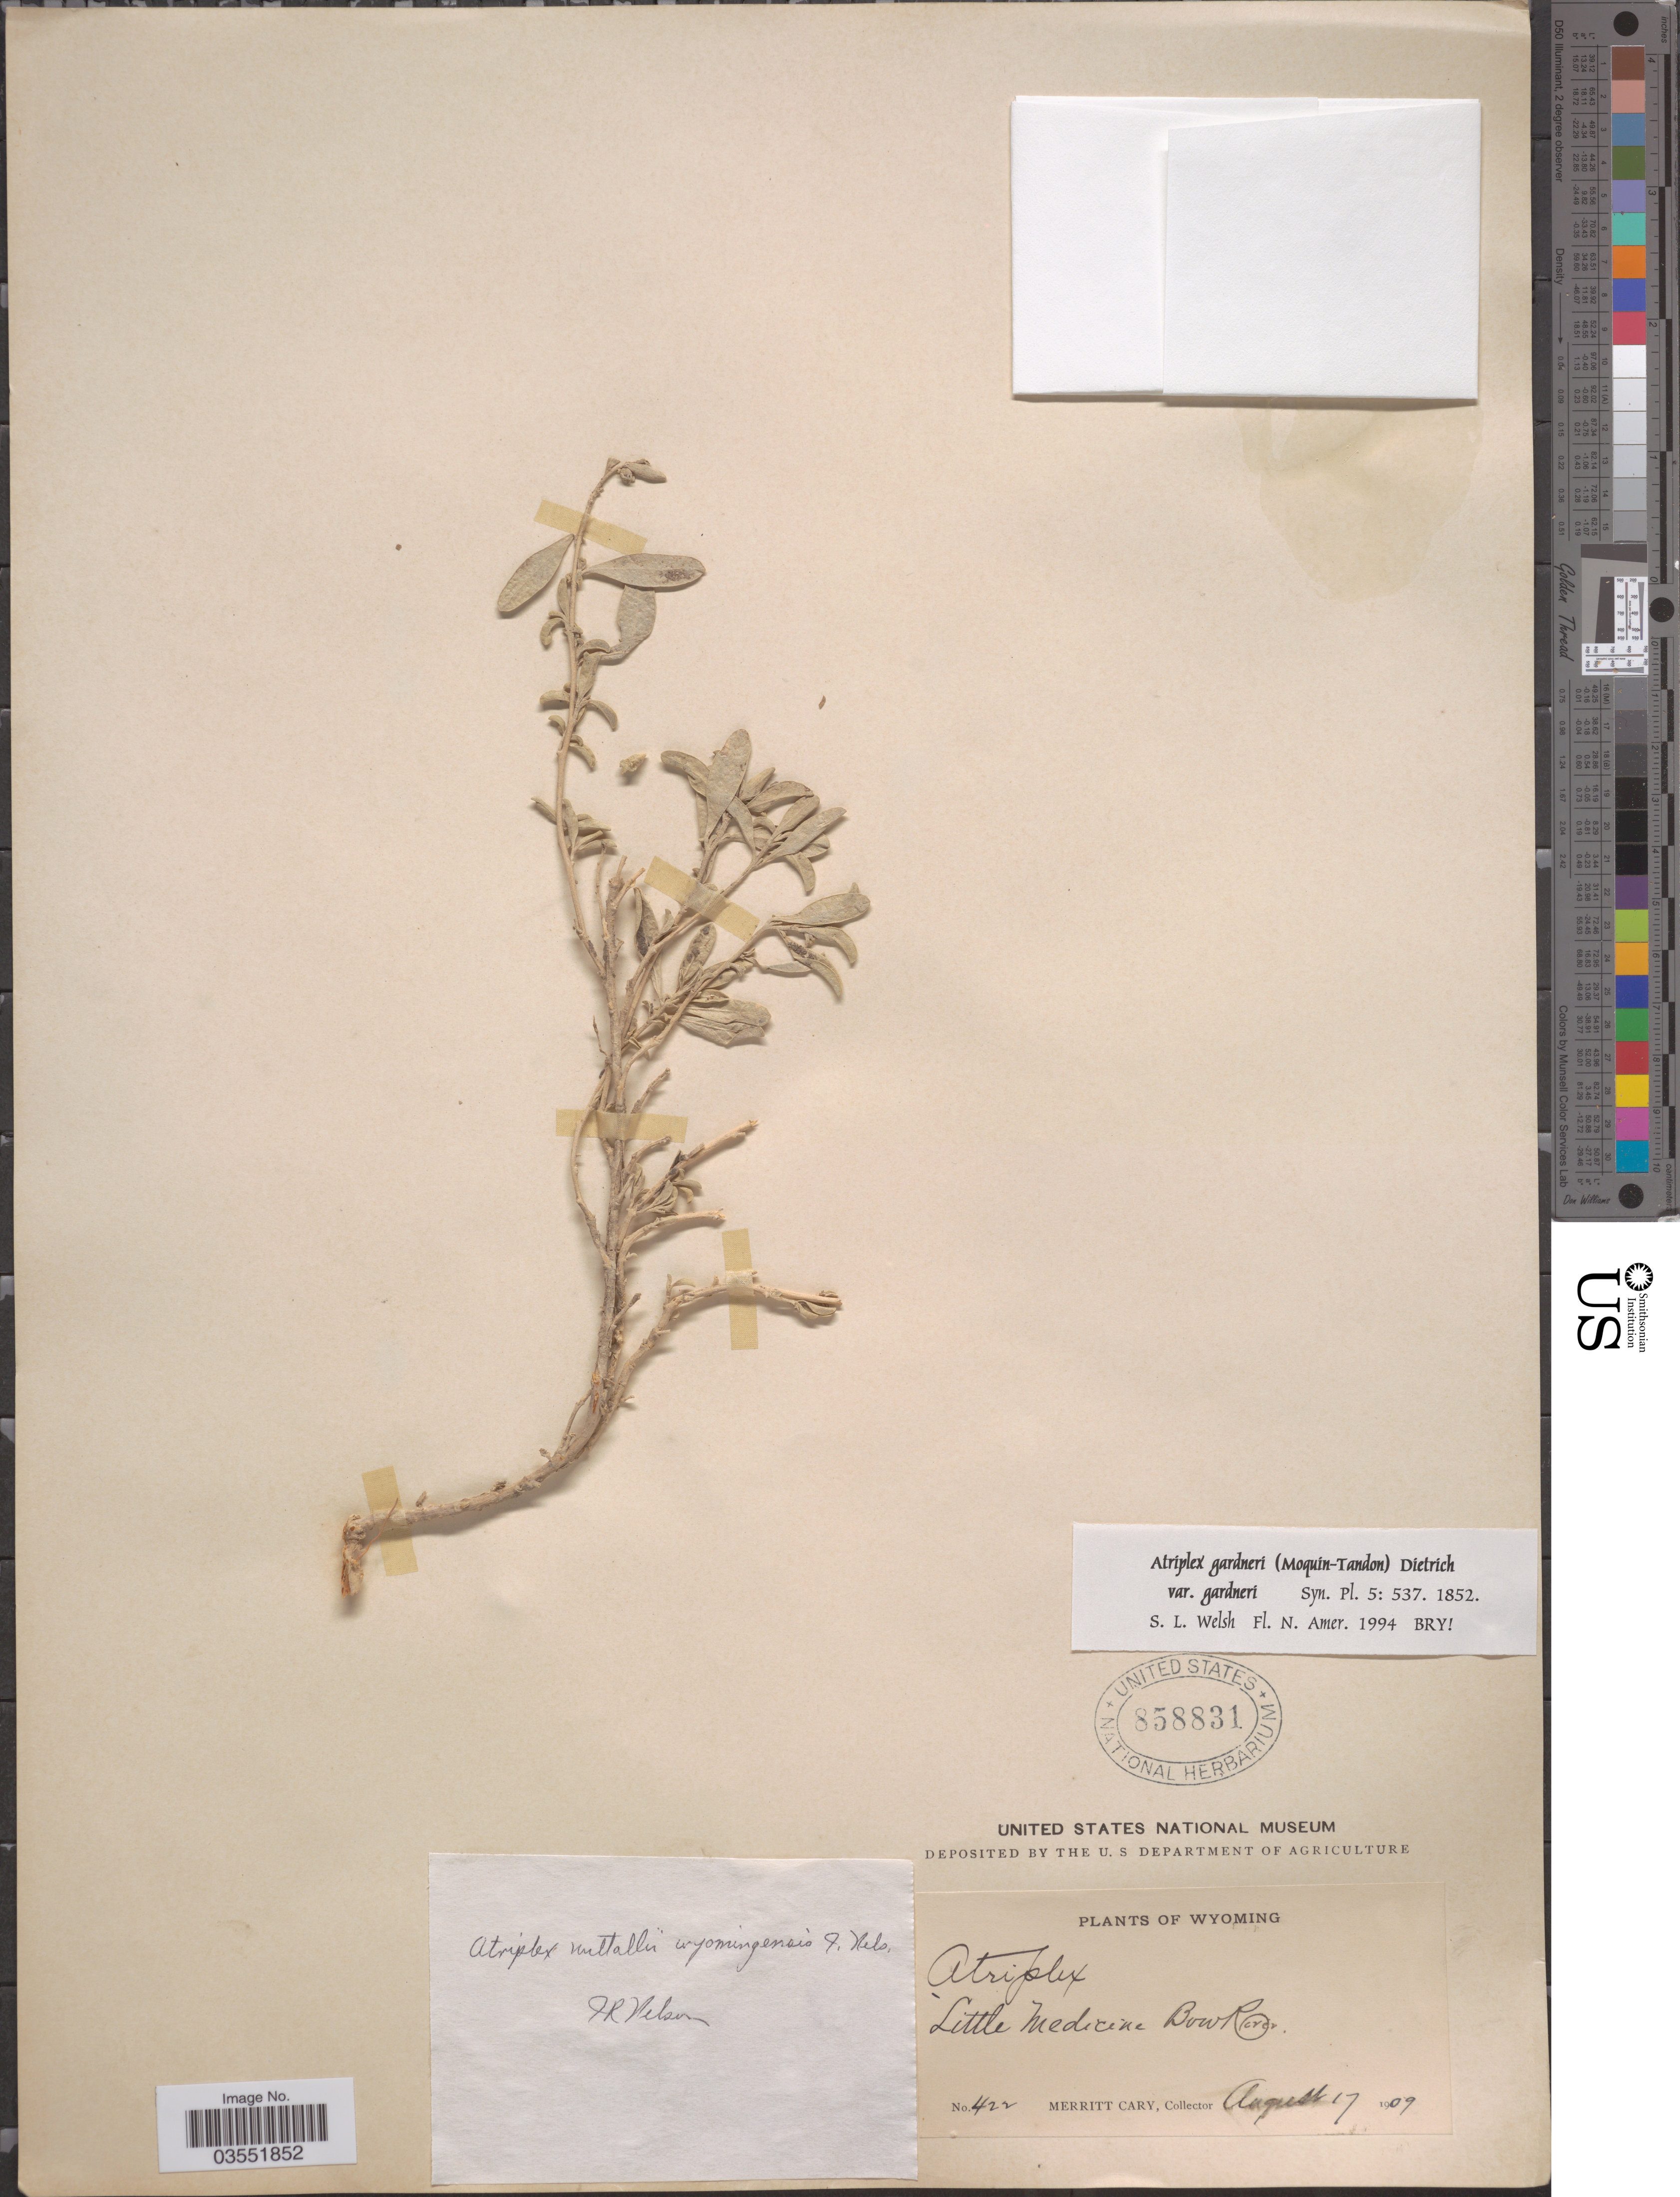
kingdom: Plantae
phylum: Tracheophyta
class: Magnoliopsida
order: Caryophyllales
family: Amaranthaceae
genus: Atriplex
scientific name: Atriplex gardneri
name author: (Moq.) D. Dietr.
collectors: M. Cary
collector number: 422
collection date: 1909-08-17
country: United States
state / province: Wyoming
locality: Little Medicine Bow River.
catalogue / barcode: US 858831